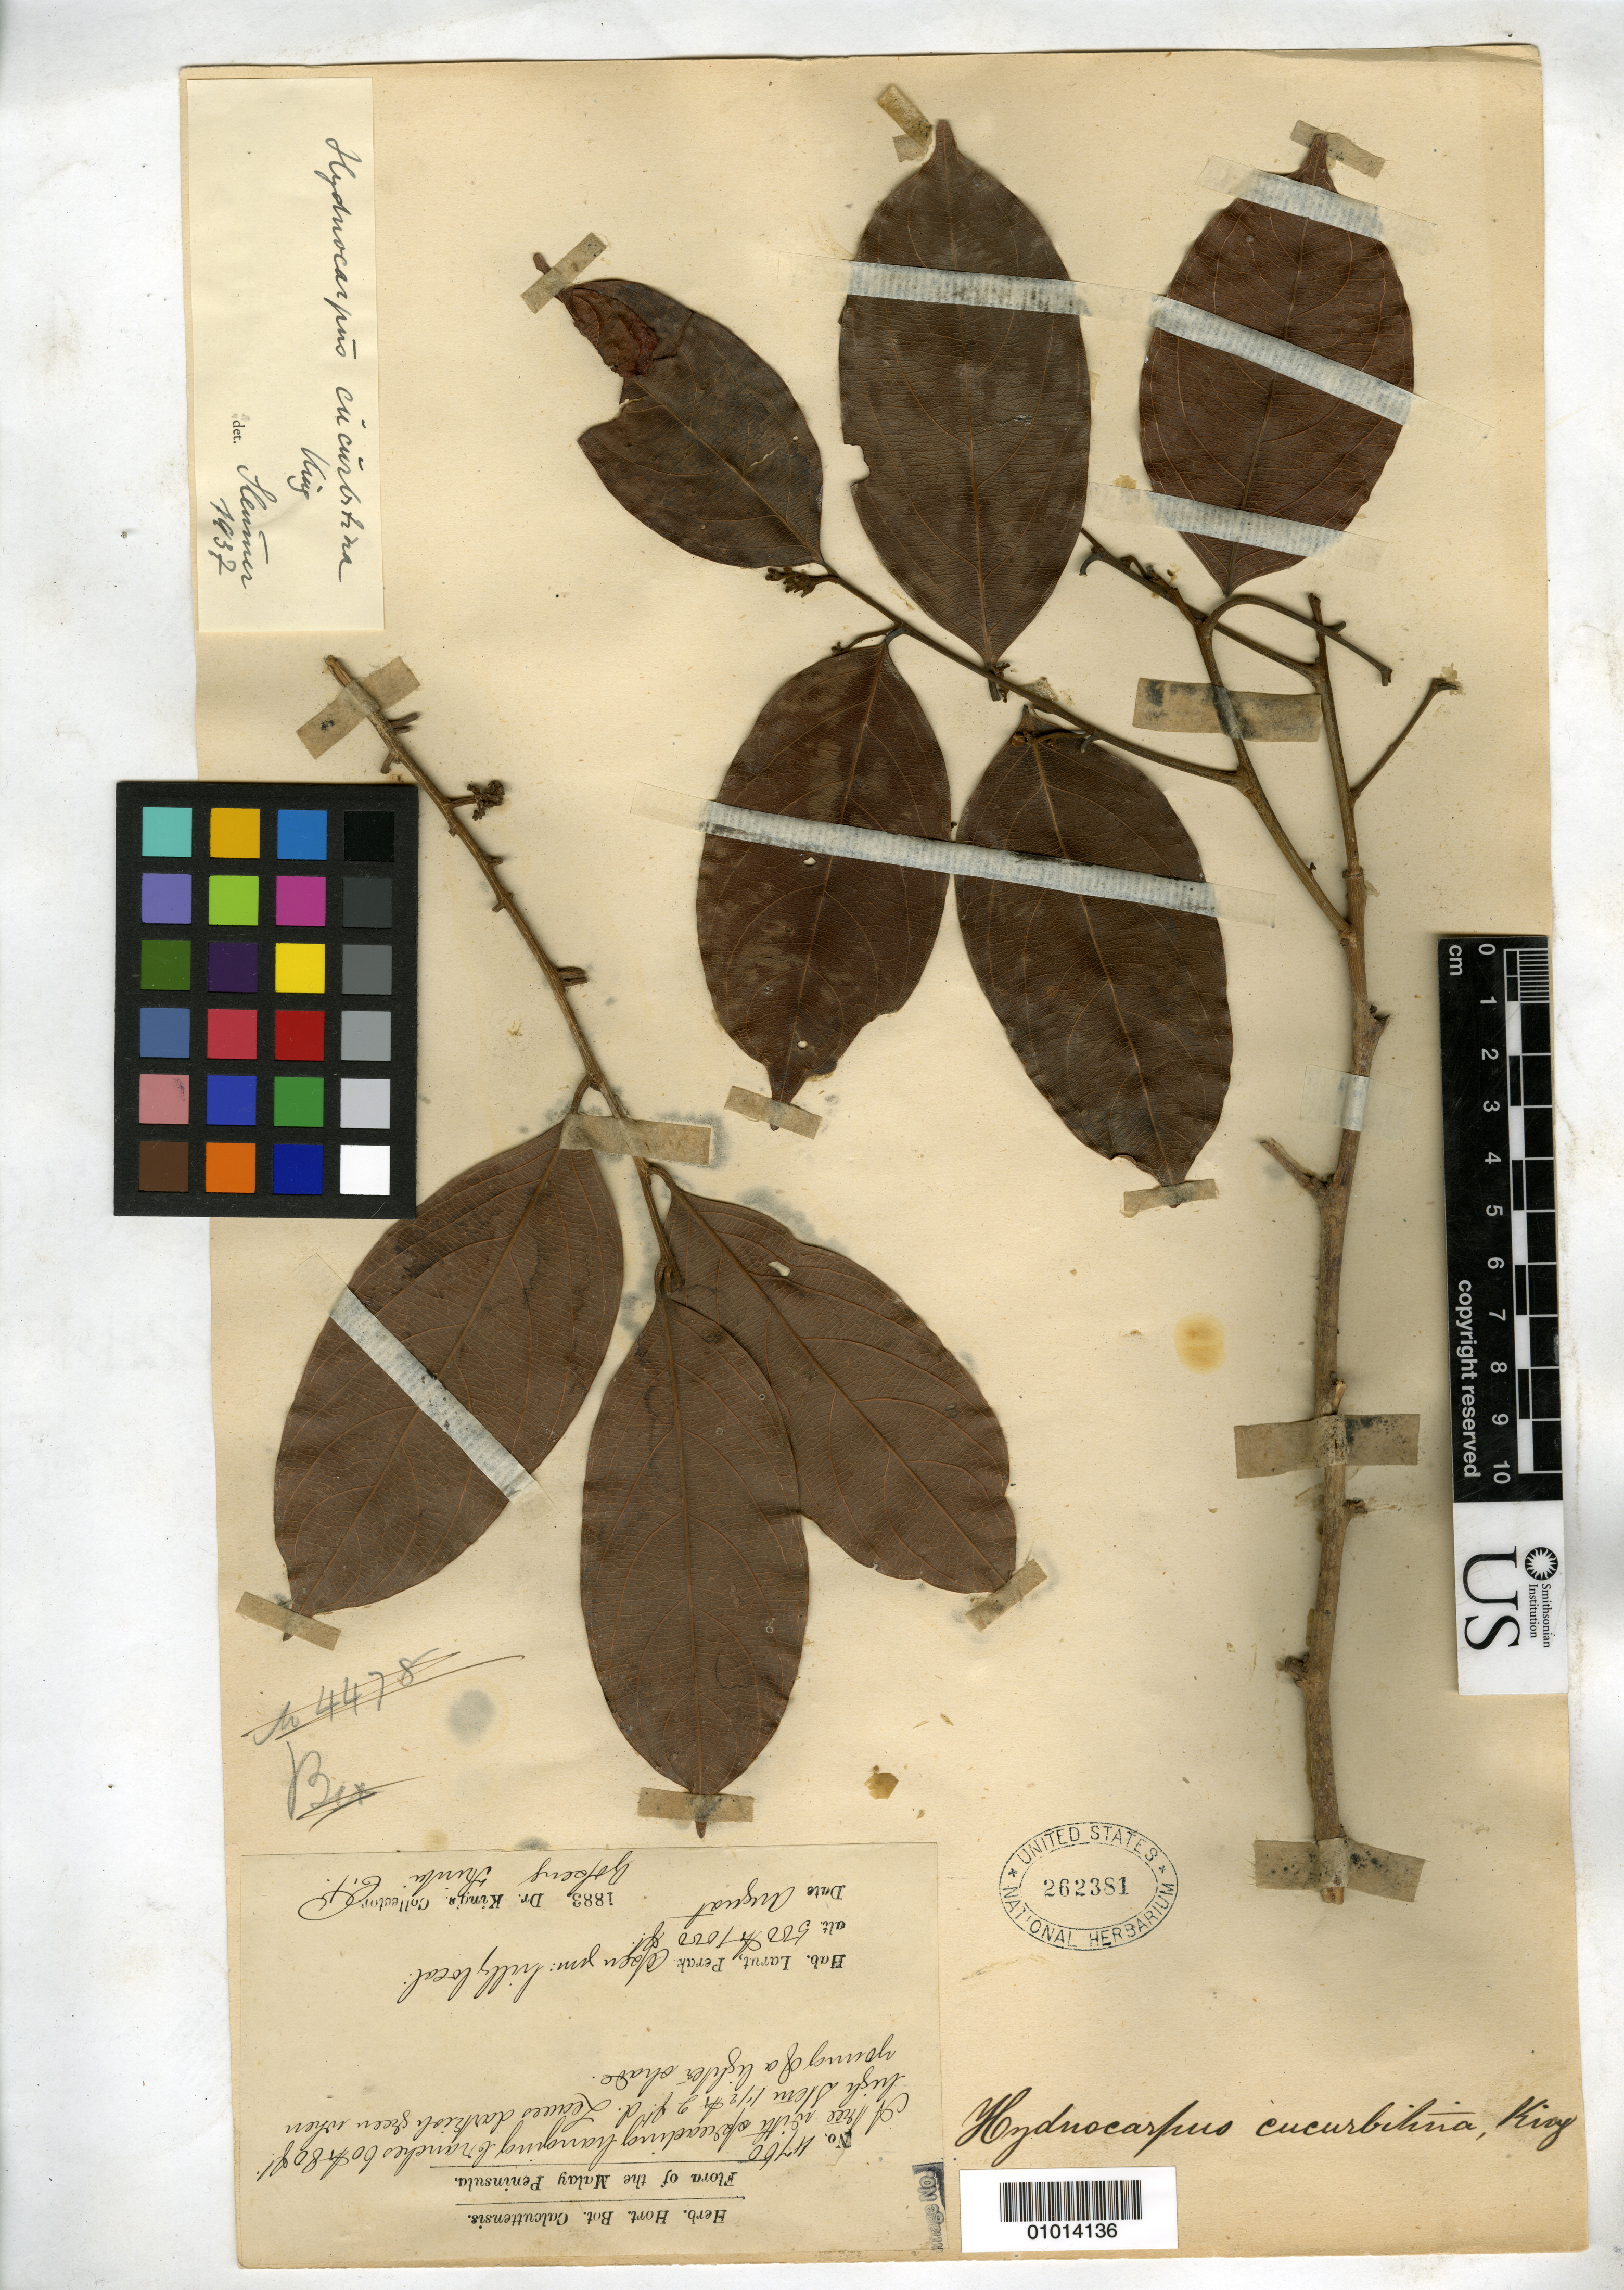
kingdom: Plantae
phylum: Tracheophyta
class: Magnoliopsida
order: Malpighiales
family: Achariaceae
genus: Hydnocarpus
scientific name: Hydnocarpus cucurbitinus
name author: King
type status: Syntype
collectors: Dr. King's collector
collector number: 4760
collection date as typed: Aug 1883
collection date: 1883-08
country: Malaysia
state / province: Perak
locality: Larut.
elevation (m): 152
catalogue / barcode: US 262381